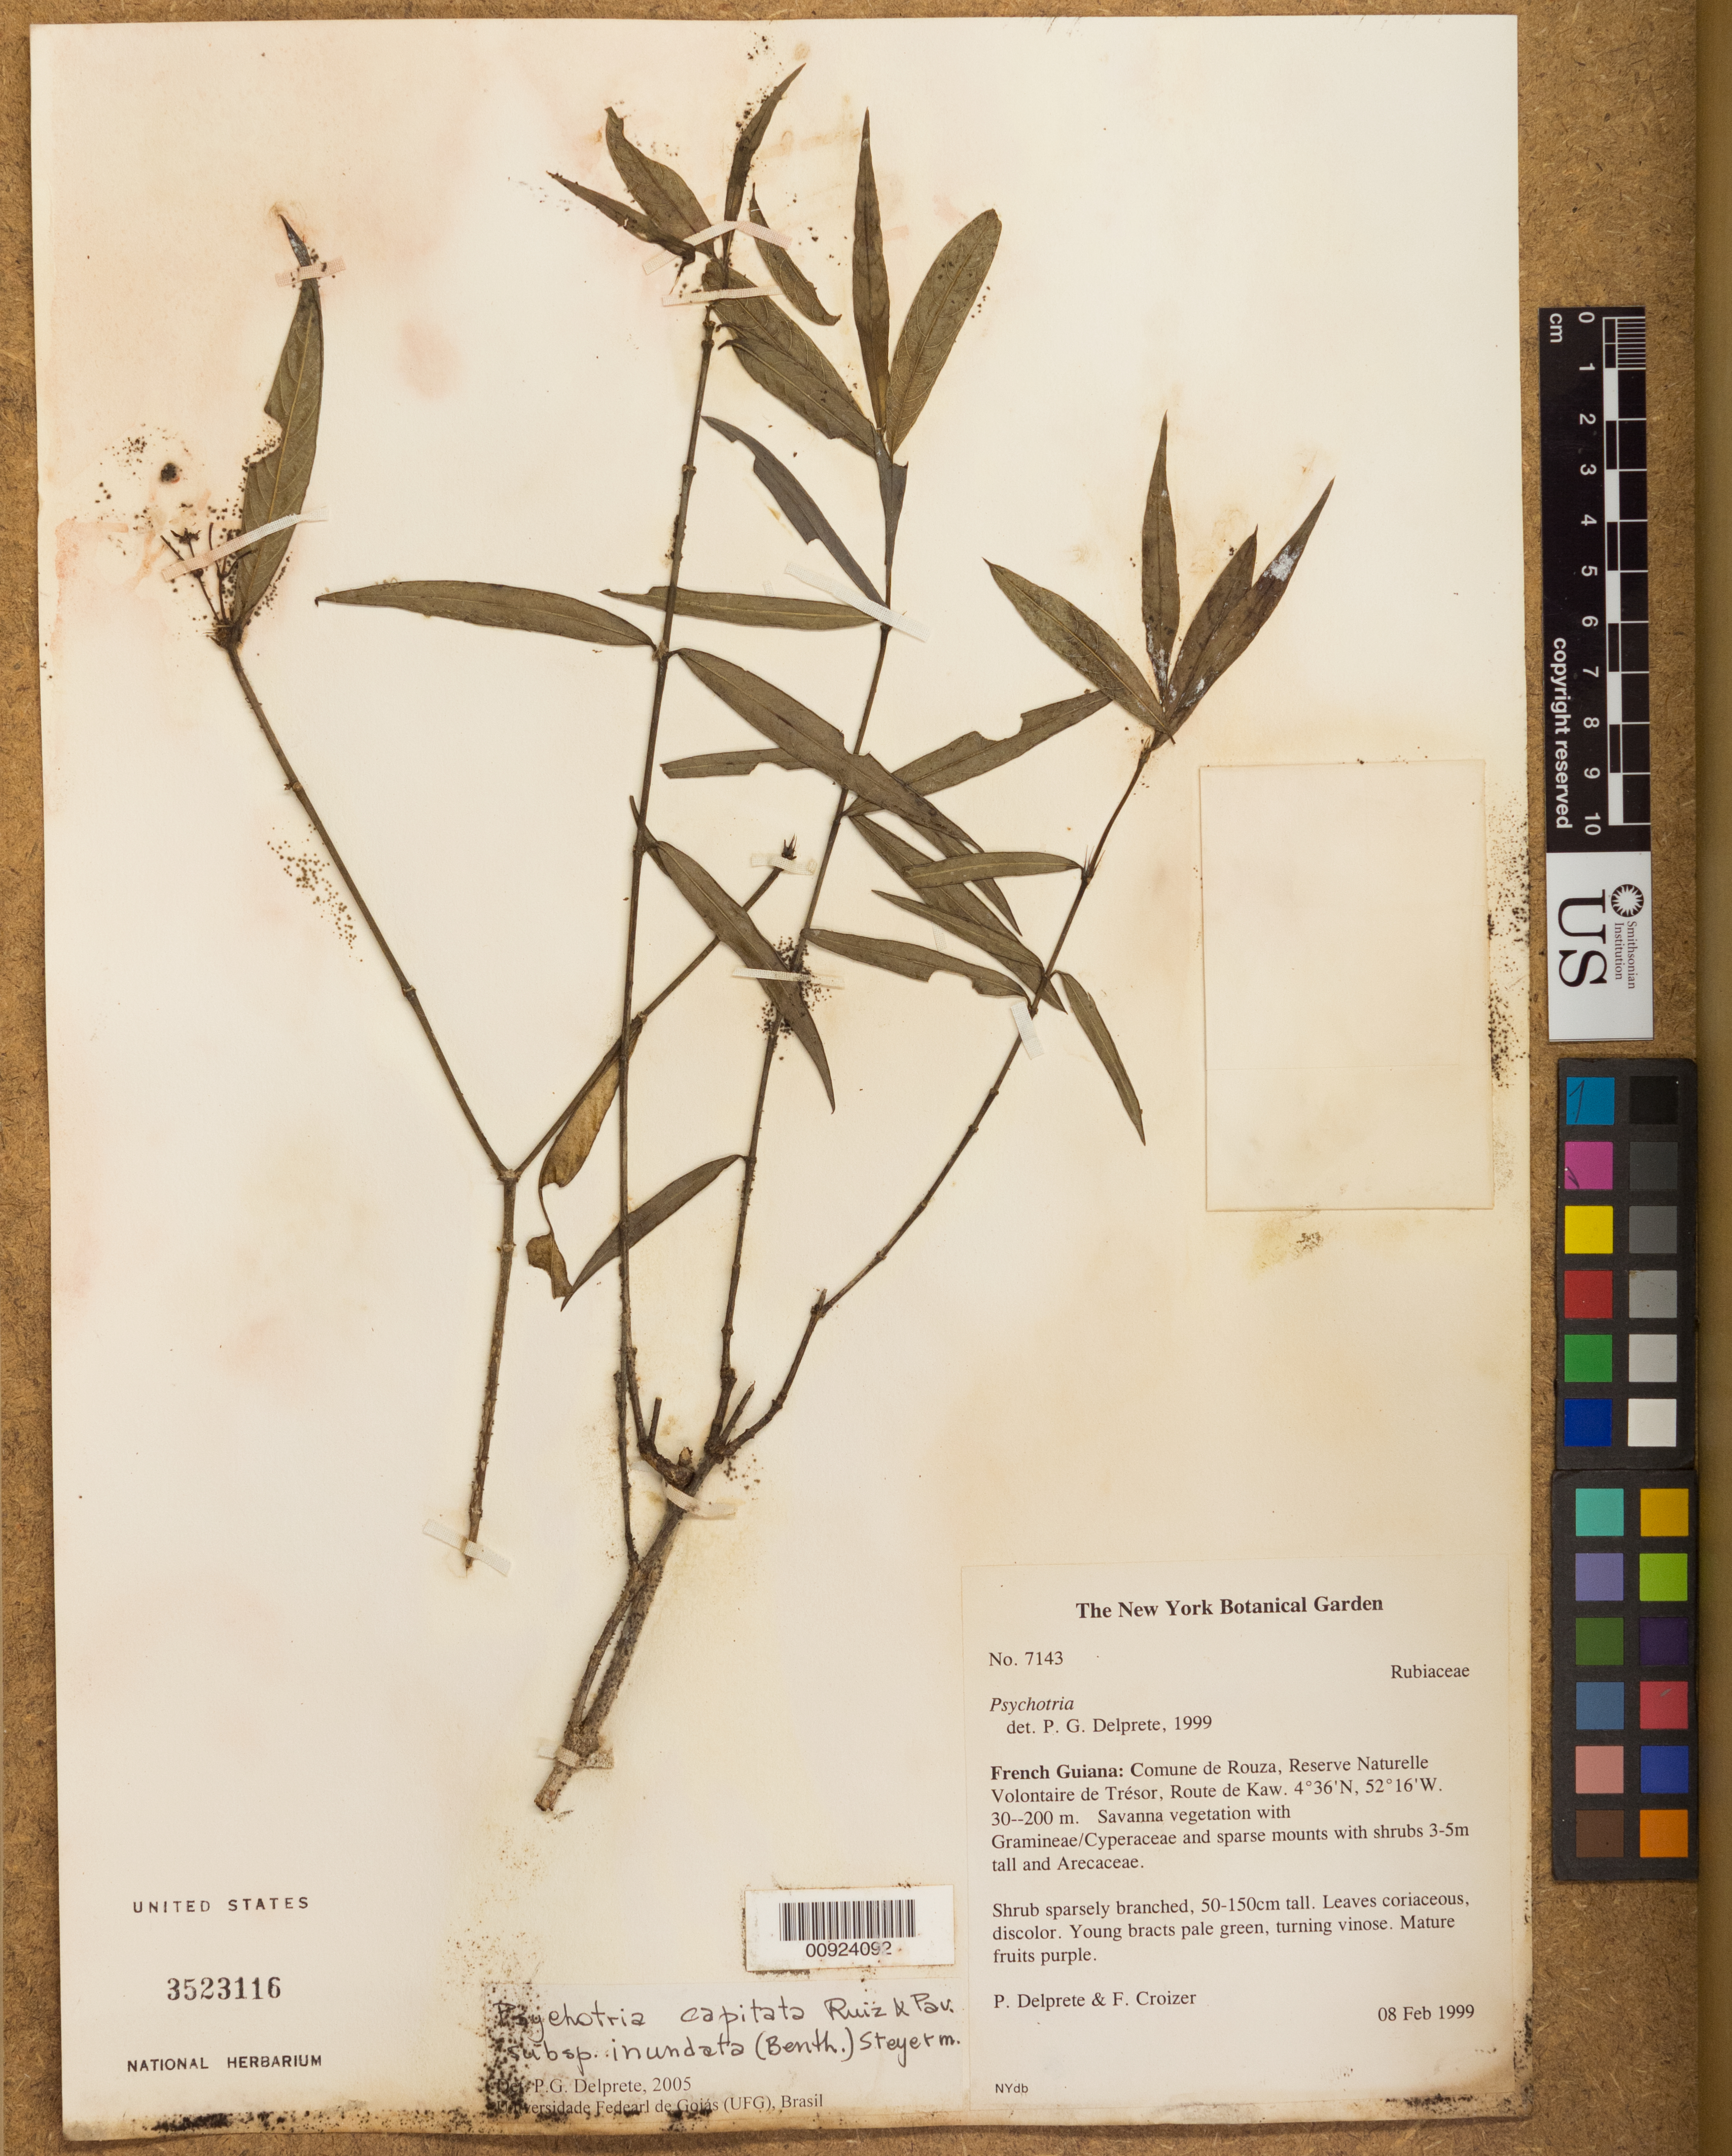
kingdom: Plantae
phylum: Tracheophyta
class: Magnoliopsida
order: Gentianales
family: Rubiaceae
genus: Psychotria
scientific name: Psychotria capitata subsp. inundata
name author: (Benth.) Steyerm.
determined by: Delprete, P. G., Herb. de Guyane Cay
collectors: P. G. Delprete & F. Crozier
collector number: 7143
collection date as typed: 8-Feb-99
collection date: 1999-02-08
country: French Guiana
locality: Comune de Rouza, Reserve Naturelle Volontaire de Trésor, Route de Kaw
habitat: Savanna vegetation with Graminae/Cyperaceae and sparse mounts with shrubs 3-5m tall and Arecaceae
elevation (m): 30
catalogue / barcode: US 3523116